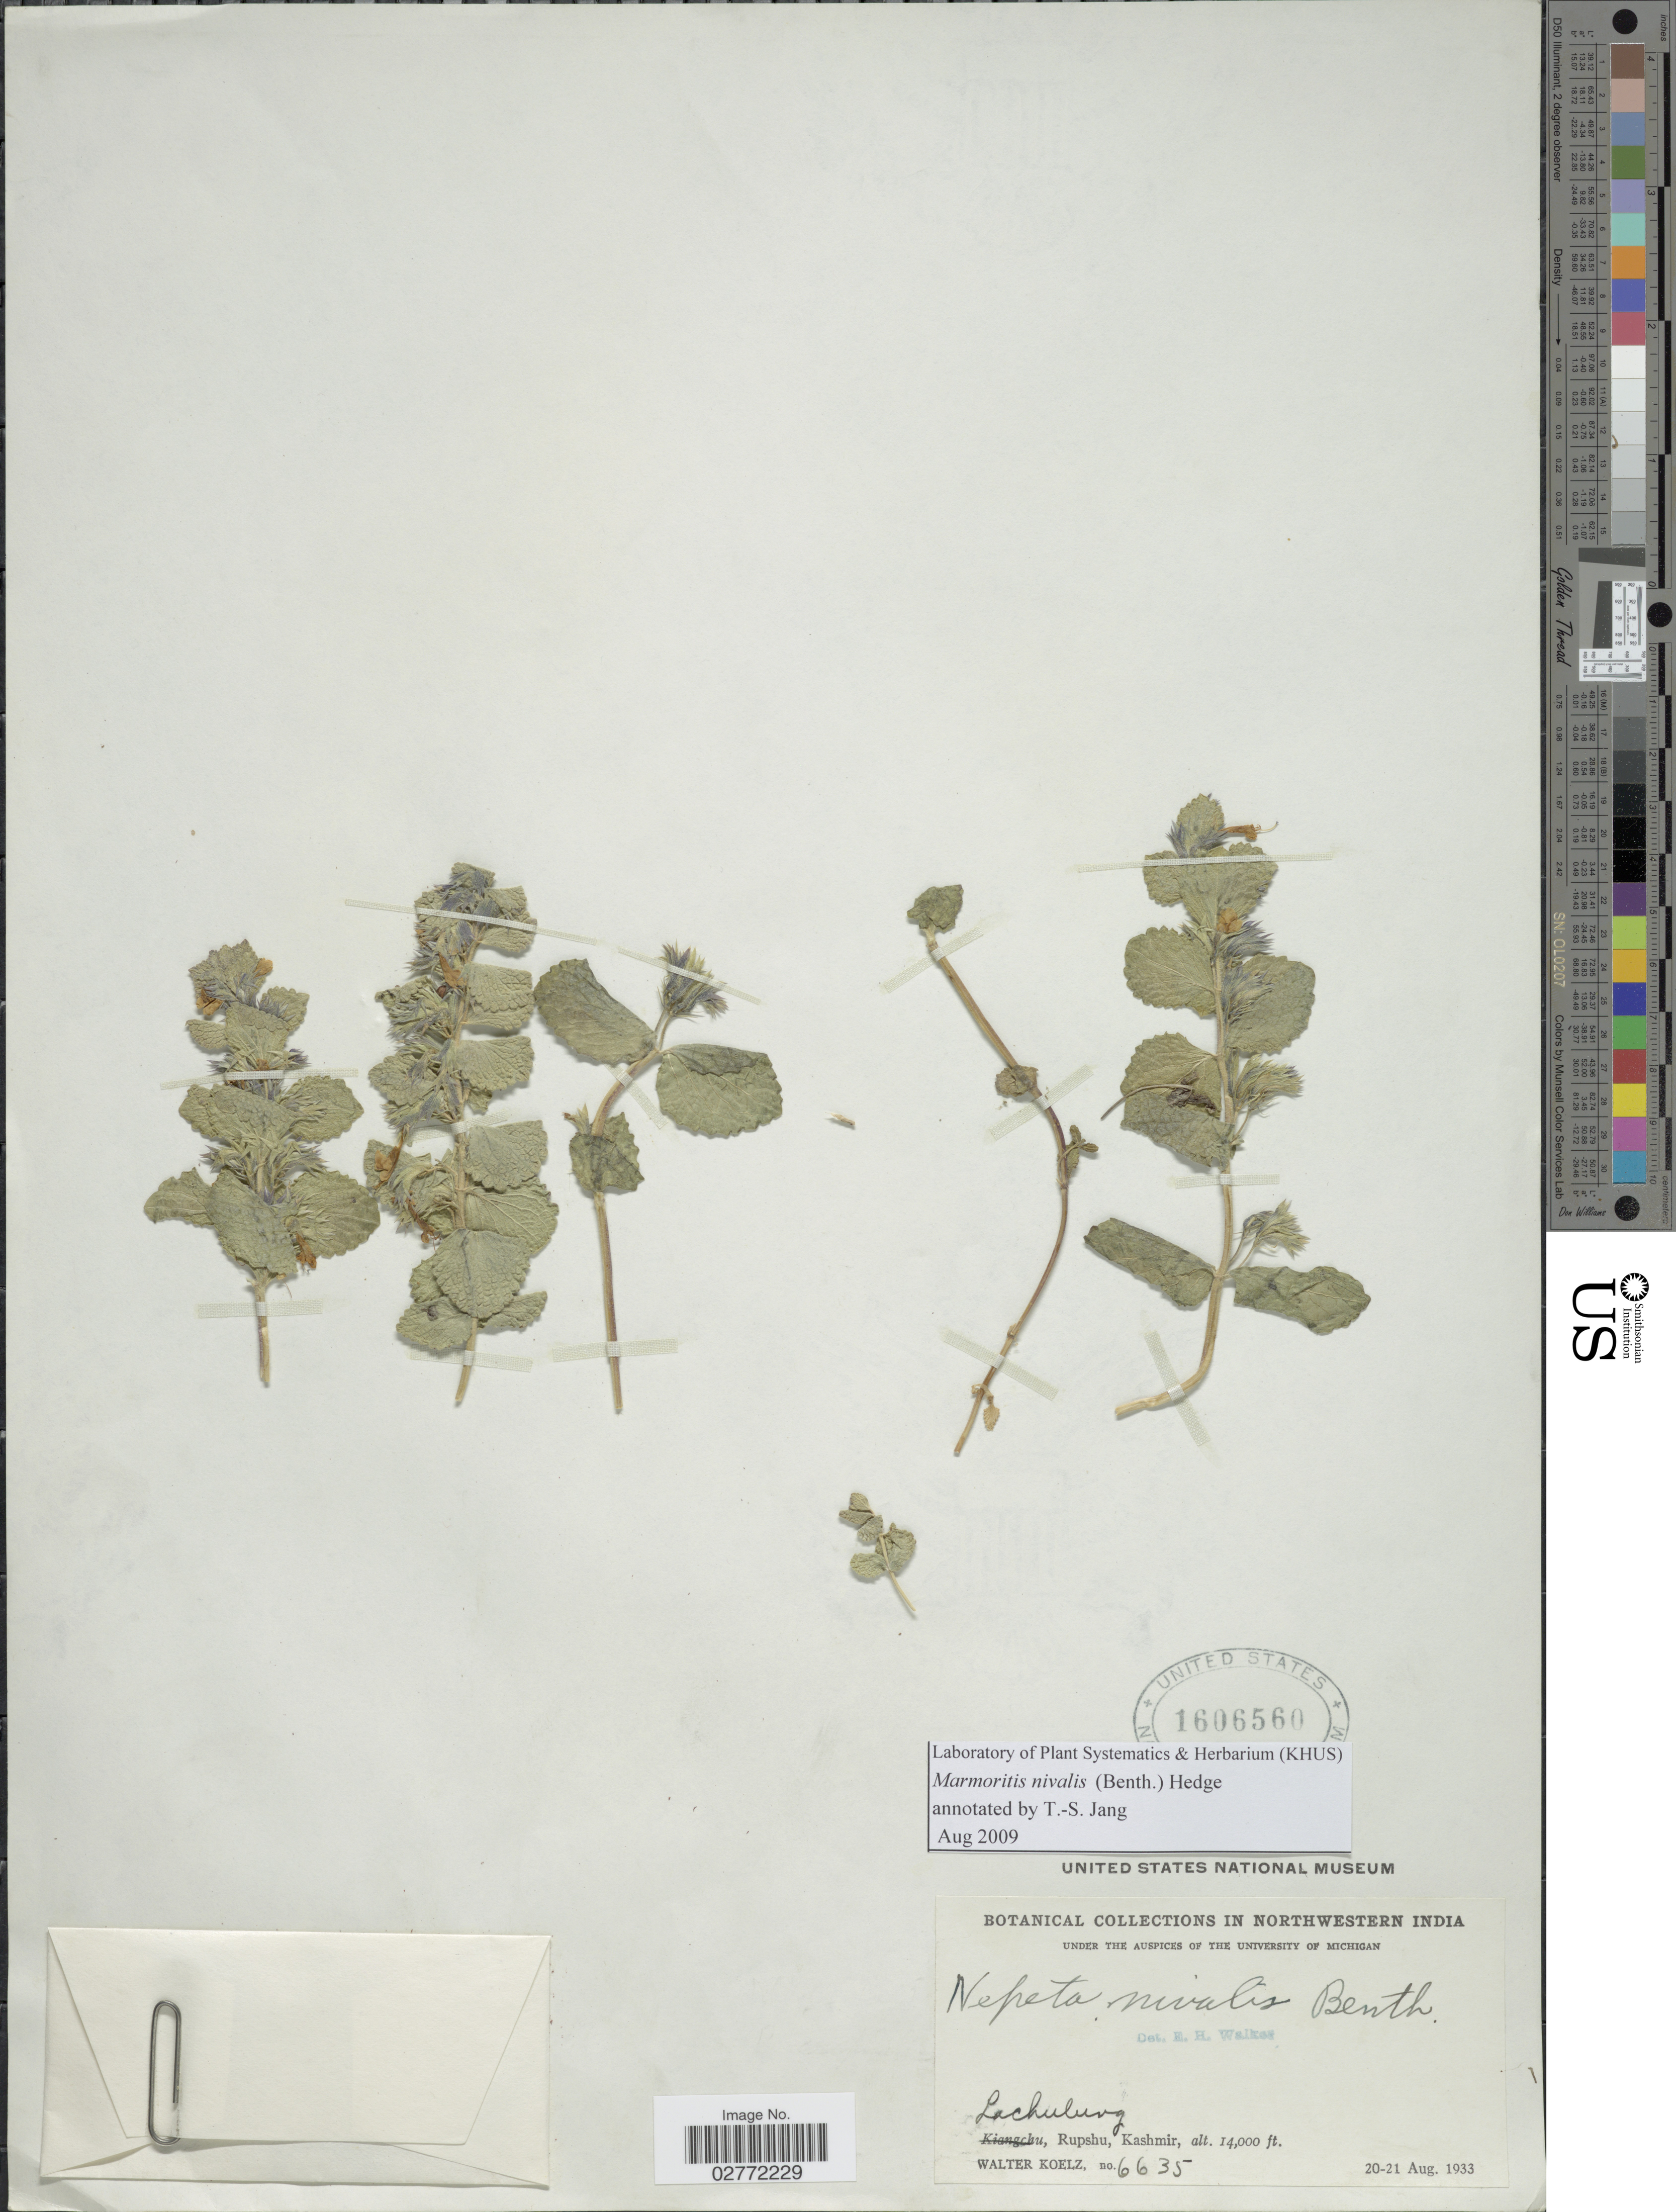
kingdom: Plantae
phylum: Tracheophyta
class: Magnoliopsida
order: Lamiales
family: Lamiaceae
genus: Marmoritis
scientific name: Marmoritis nivalis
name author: (Benth.) Hedge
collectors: W. N. Koelz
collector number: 6635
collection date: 1933-08-20/1933-08-21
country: India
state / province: Jammu and Kashmir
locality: Northwestern India. Lachulung, Rupshu, Kashmir.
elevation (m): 4267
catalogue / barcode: US 1606560